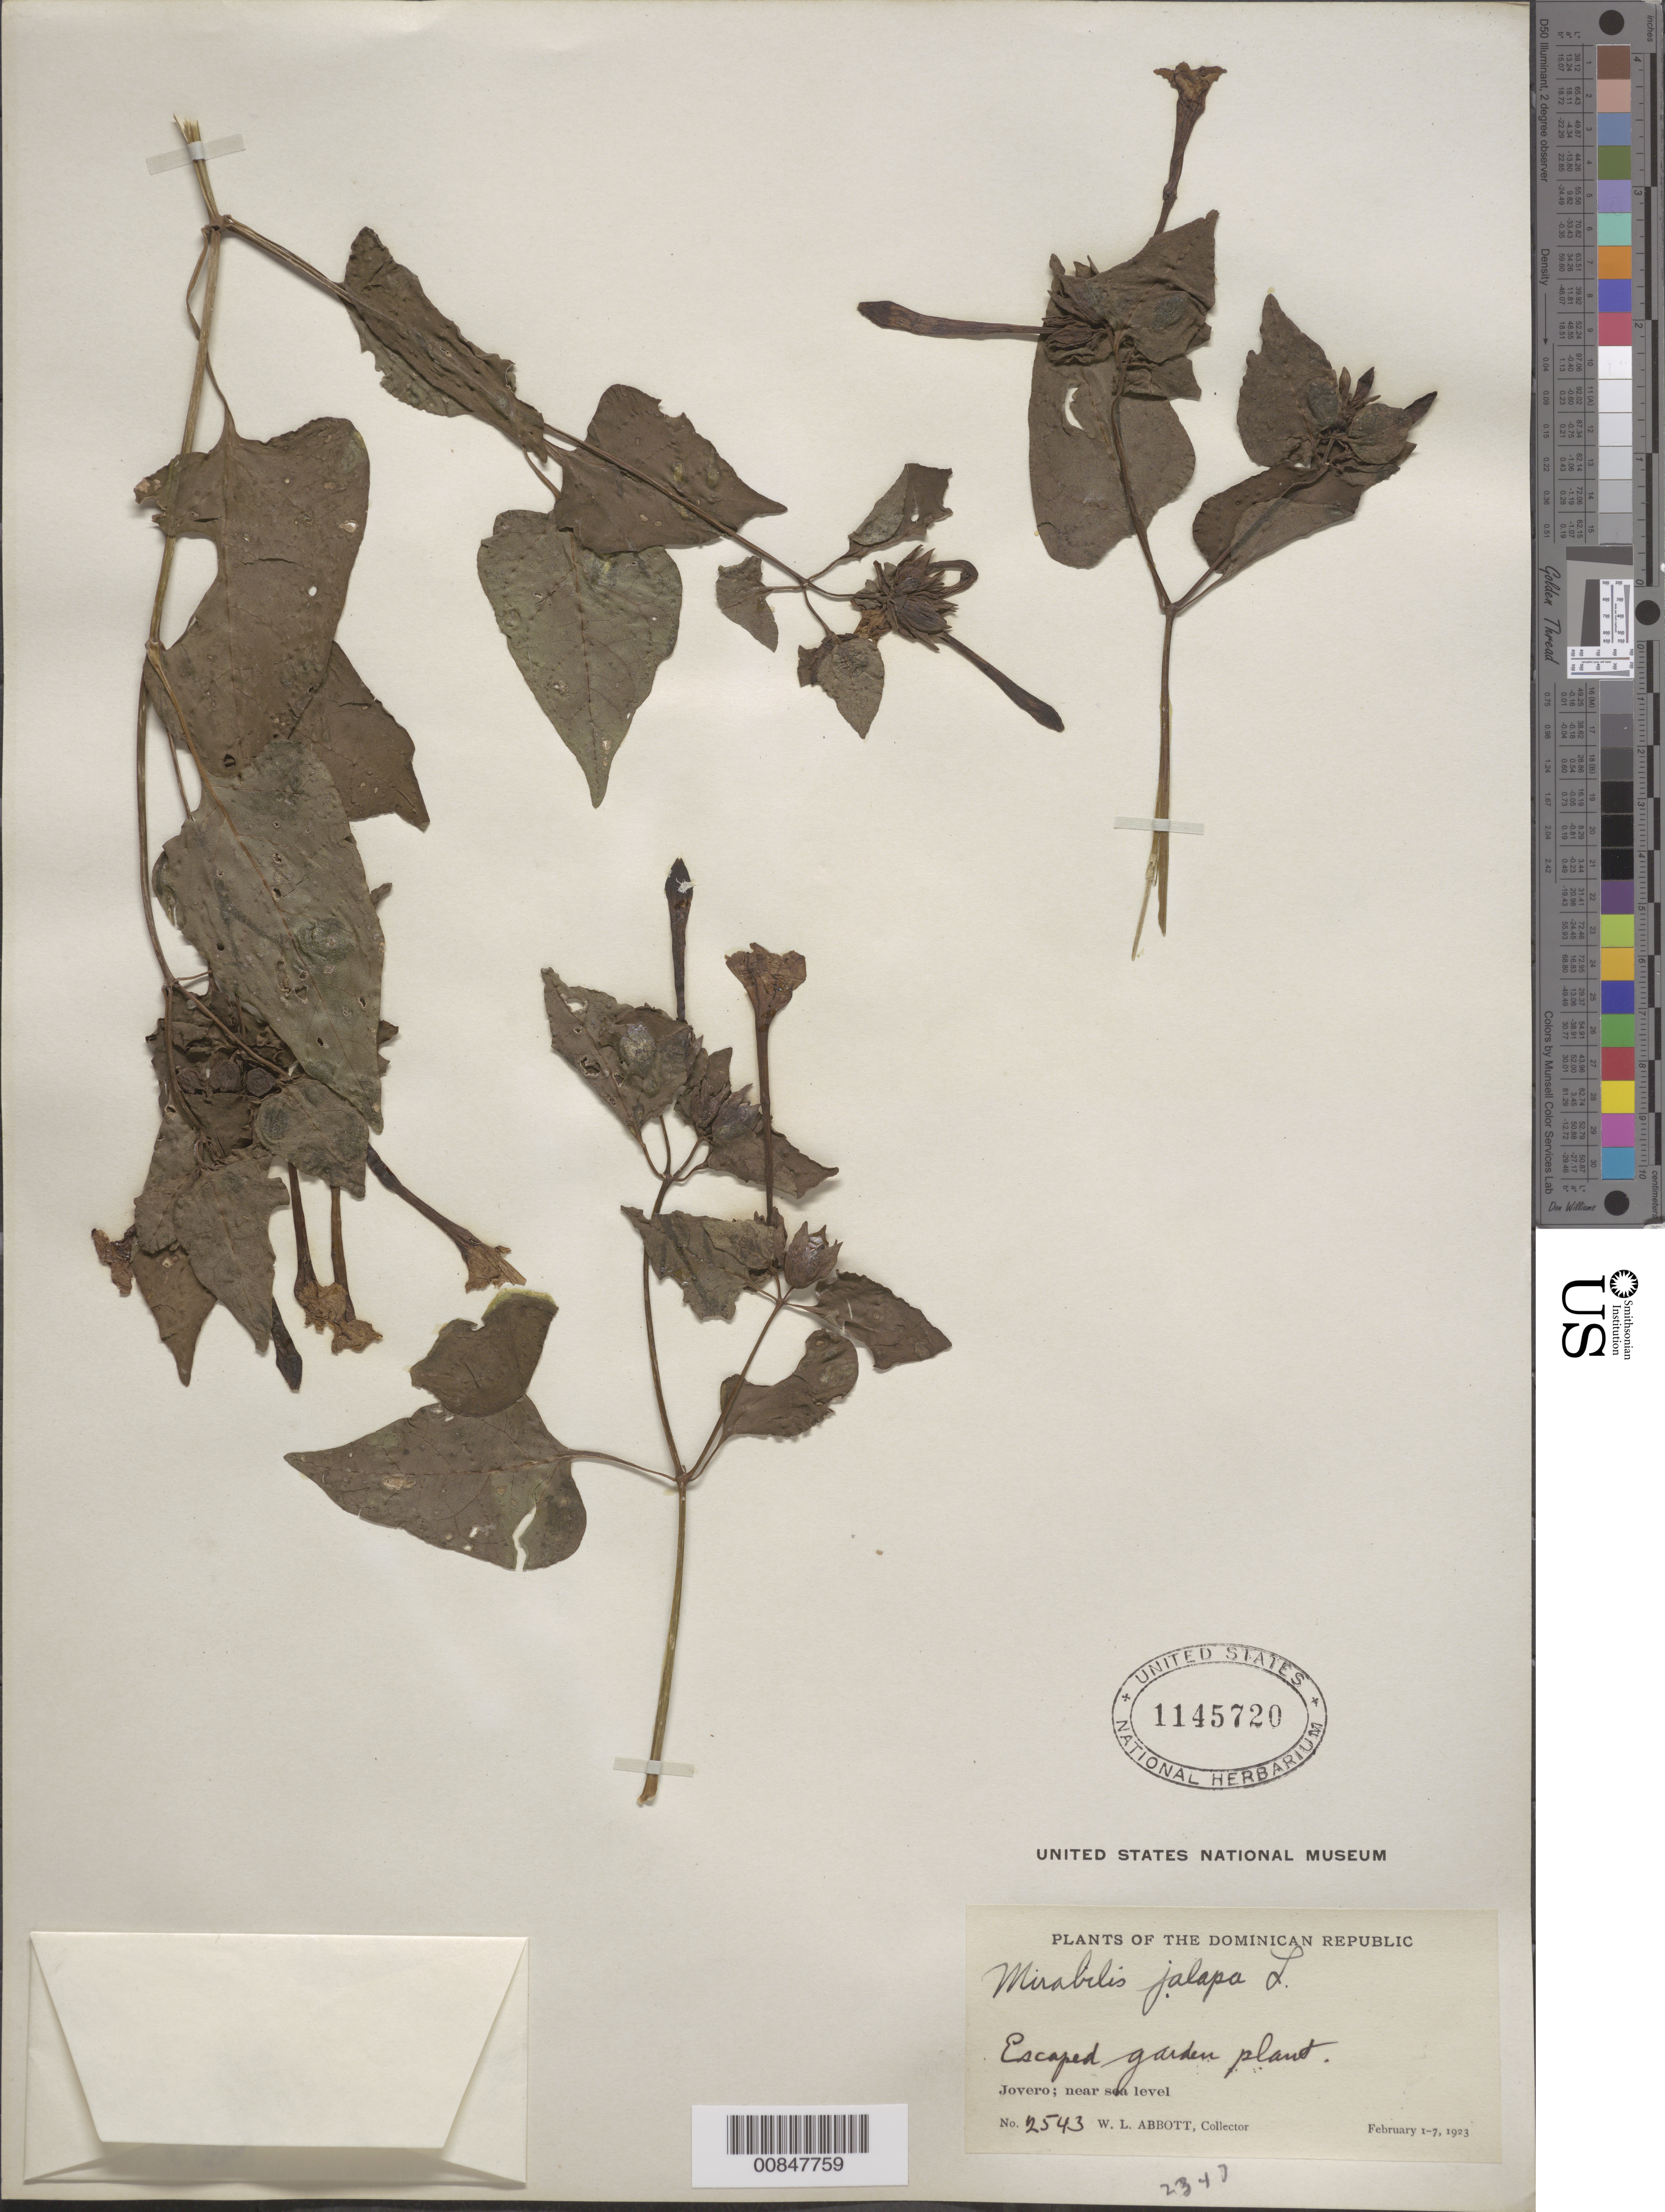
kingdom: Plantae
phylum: Tracheophyta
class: Magnoliopsida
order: Caryophyllales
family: Nyctaginaceae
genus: Mirabilis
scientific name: Mirabilis jalapa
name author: L.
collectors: W. L. Abbott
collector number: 2543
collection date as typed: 01 Feb 1923 to 07 Feb 1923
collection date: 1923-02-01/1923-02-07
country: Dominican Republic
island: Hispaniola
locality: Jovero.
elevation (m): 0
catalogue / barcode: US 1145720